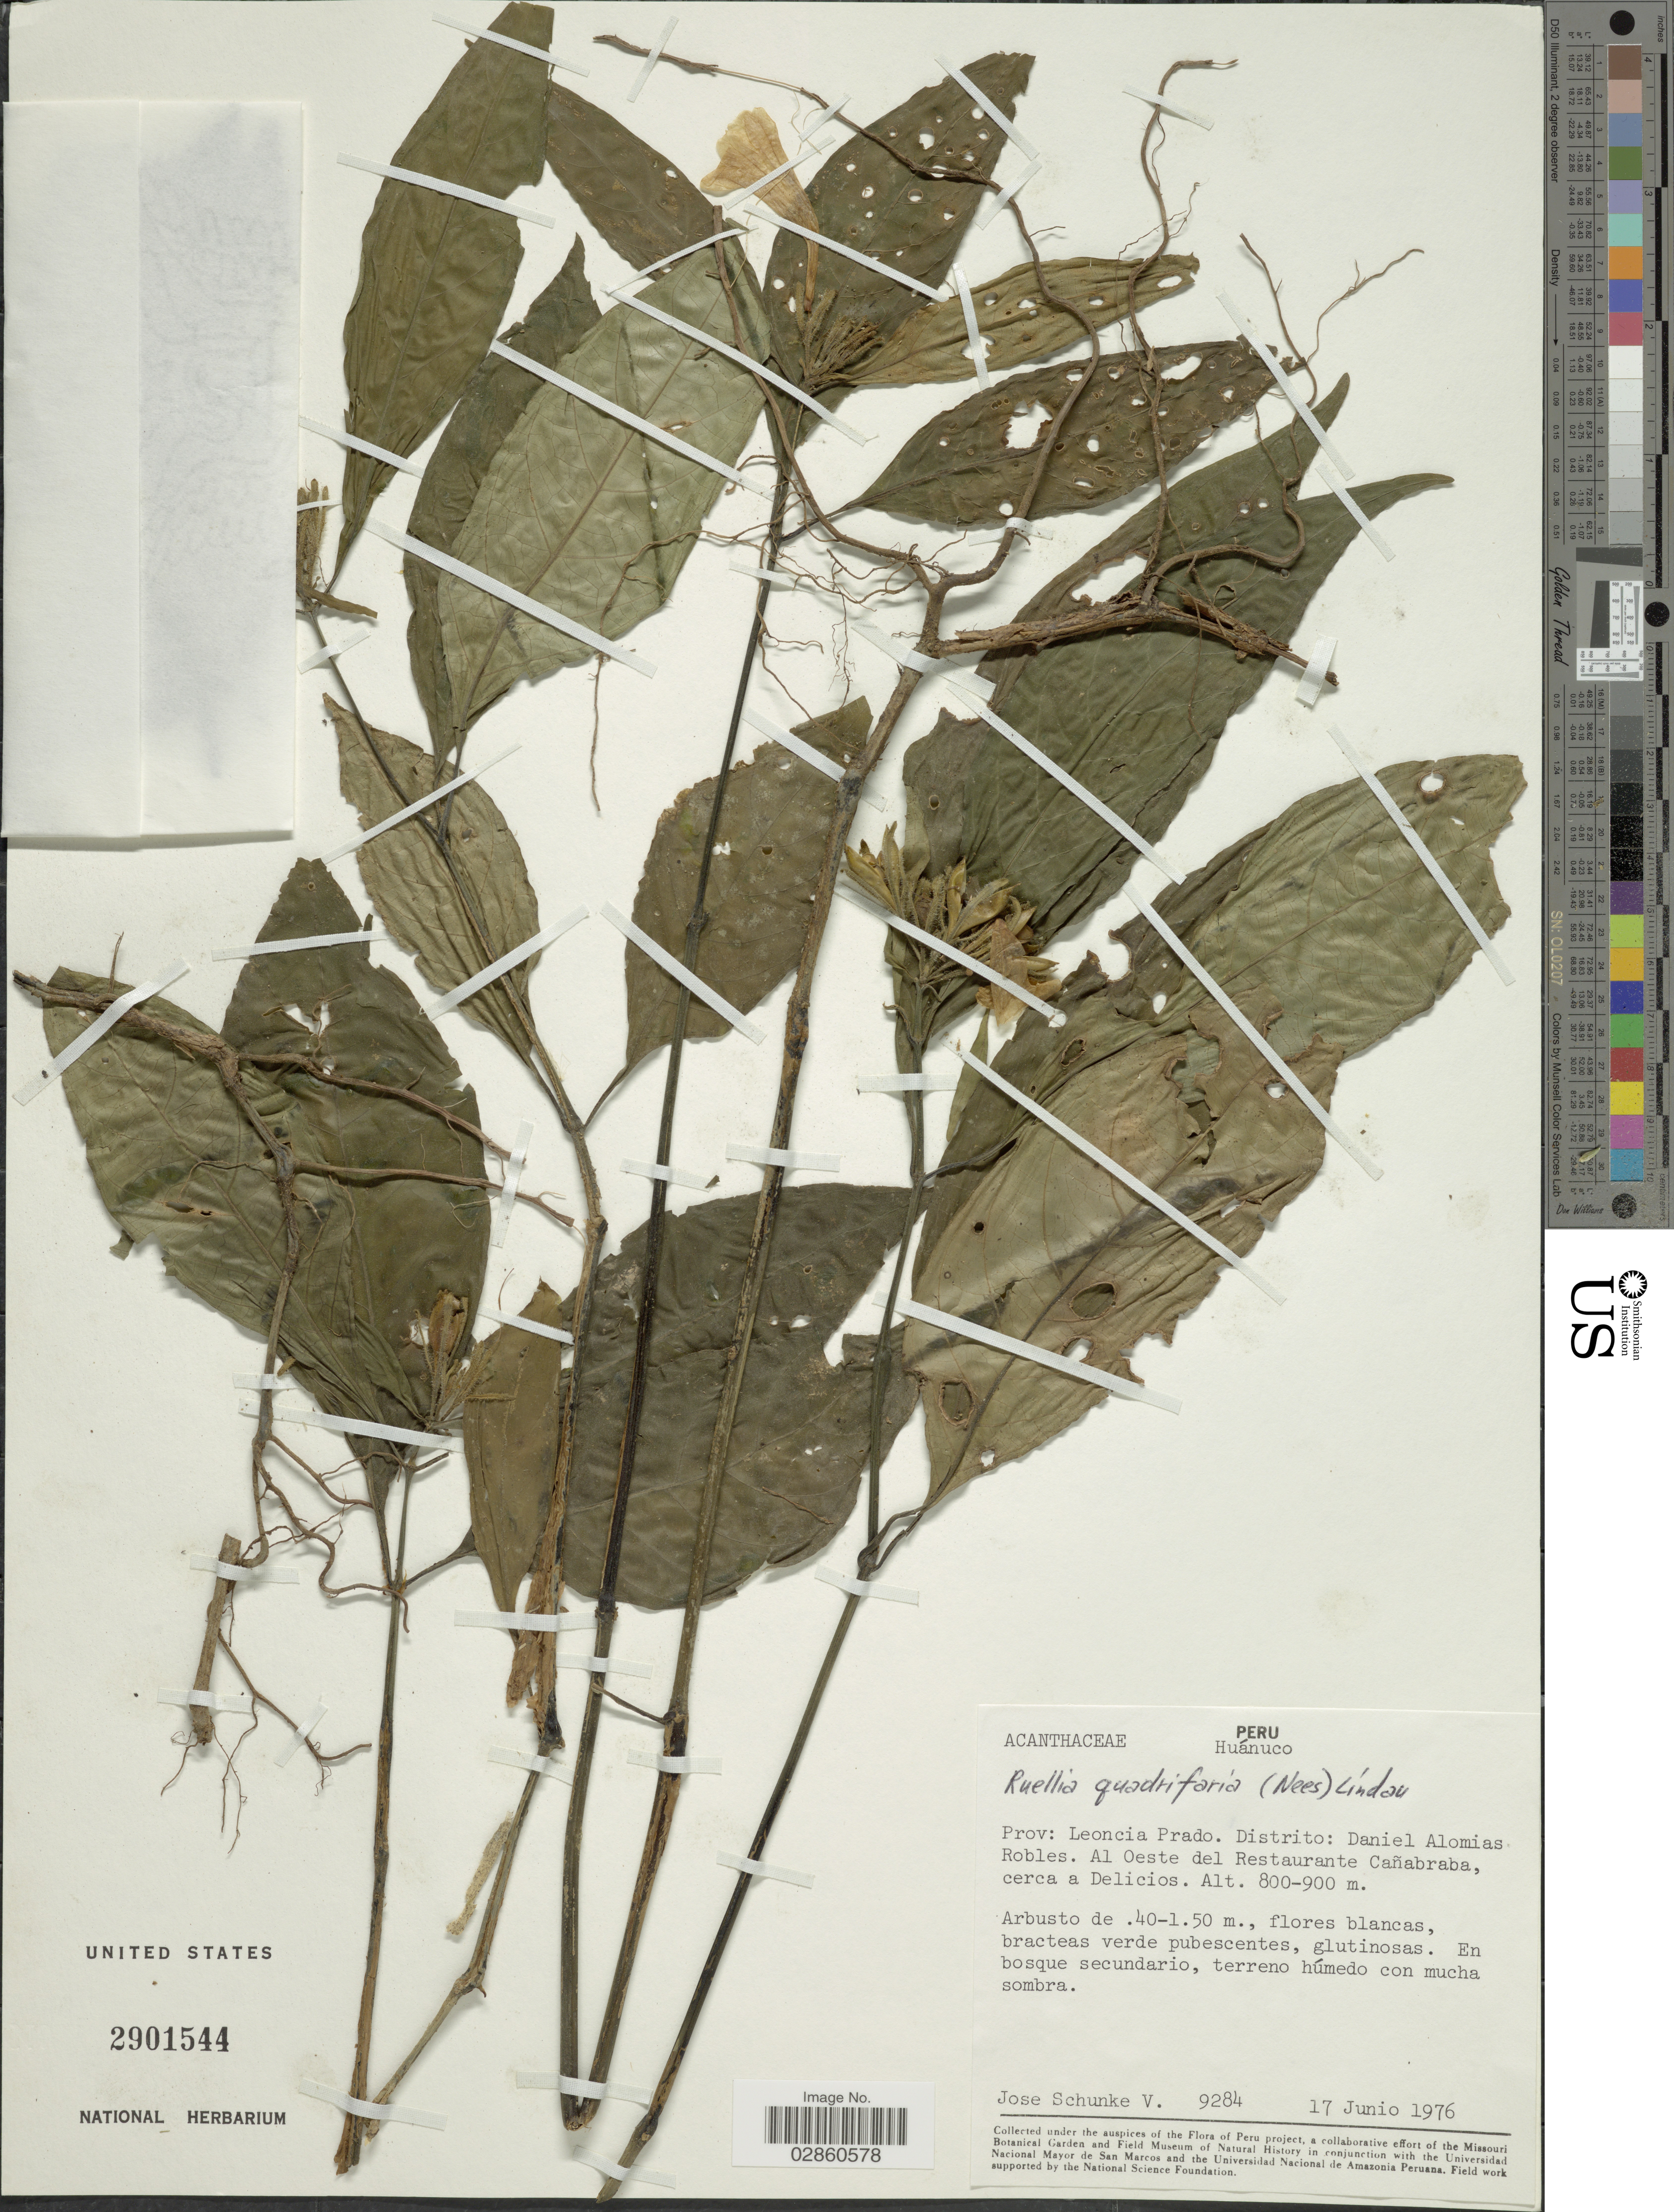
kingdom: Plantae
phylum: Tracheophyta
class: Magnoliopsida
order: Lamiales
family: Acanthaceae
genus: Ruellia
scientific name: Ruellia glischrocalyx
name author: Lindau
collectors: J. Schunke Vigo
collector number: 9284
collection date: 1976-06-17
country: Peru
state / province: Huánuco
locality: Prov: Leoncia Prado. Distrito: Daniel Alomias Robles. Al Oeste del Restaurante Cañabraba, cerca a Delicios.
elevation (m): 800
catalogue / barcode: US 2901544